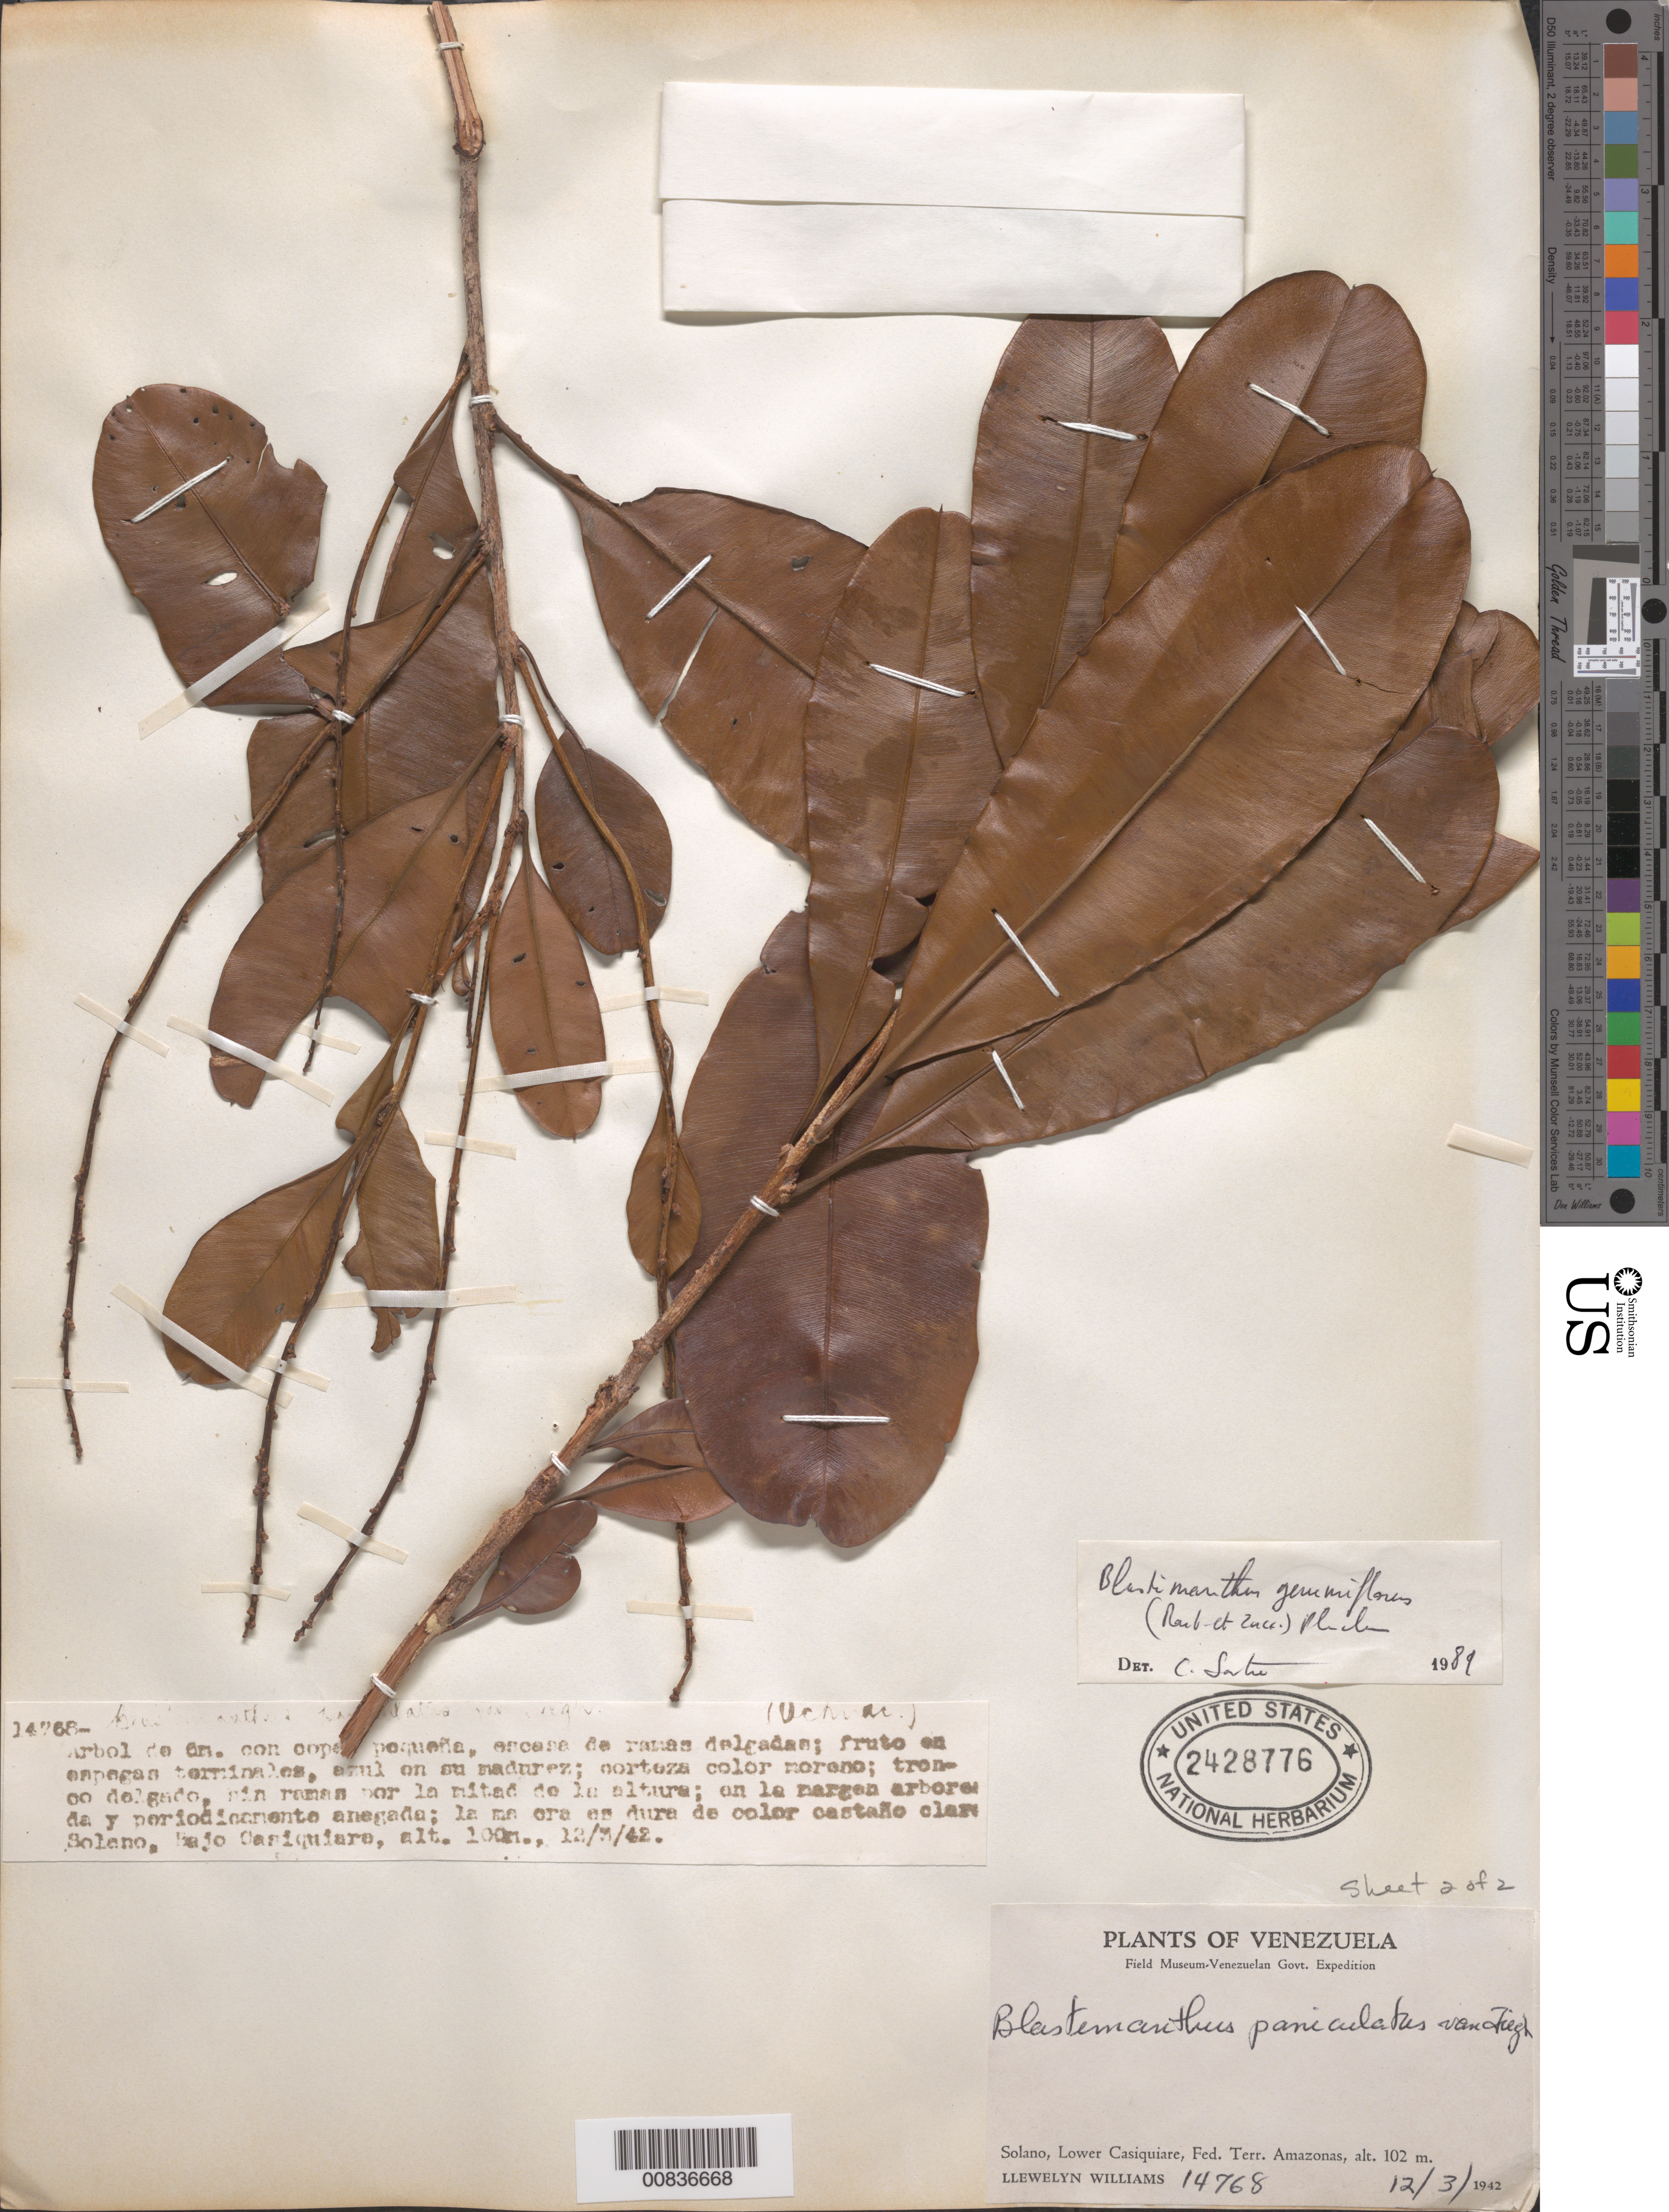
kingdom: Plantae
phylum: Tracheophyta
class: Magnoliopsida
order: Malpighiales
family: Ochnaceae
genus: Blastemanthus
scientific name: Blastemanthus gemmiflorus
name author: (Mart.) Planch.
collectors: Ll. Williams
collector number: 14768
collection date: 1942-03-12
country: Venezuela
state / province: Amazonas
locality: Solano, Lower Casiquiare, Fed. Terr. Amazonas.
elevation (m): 100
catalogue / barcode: US 2428776